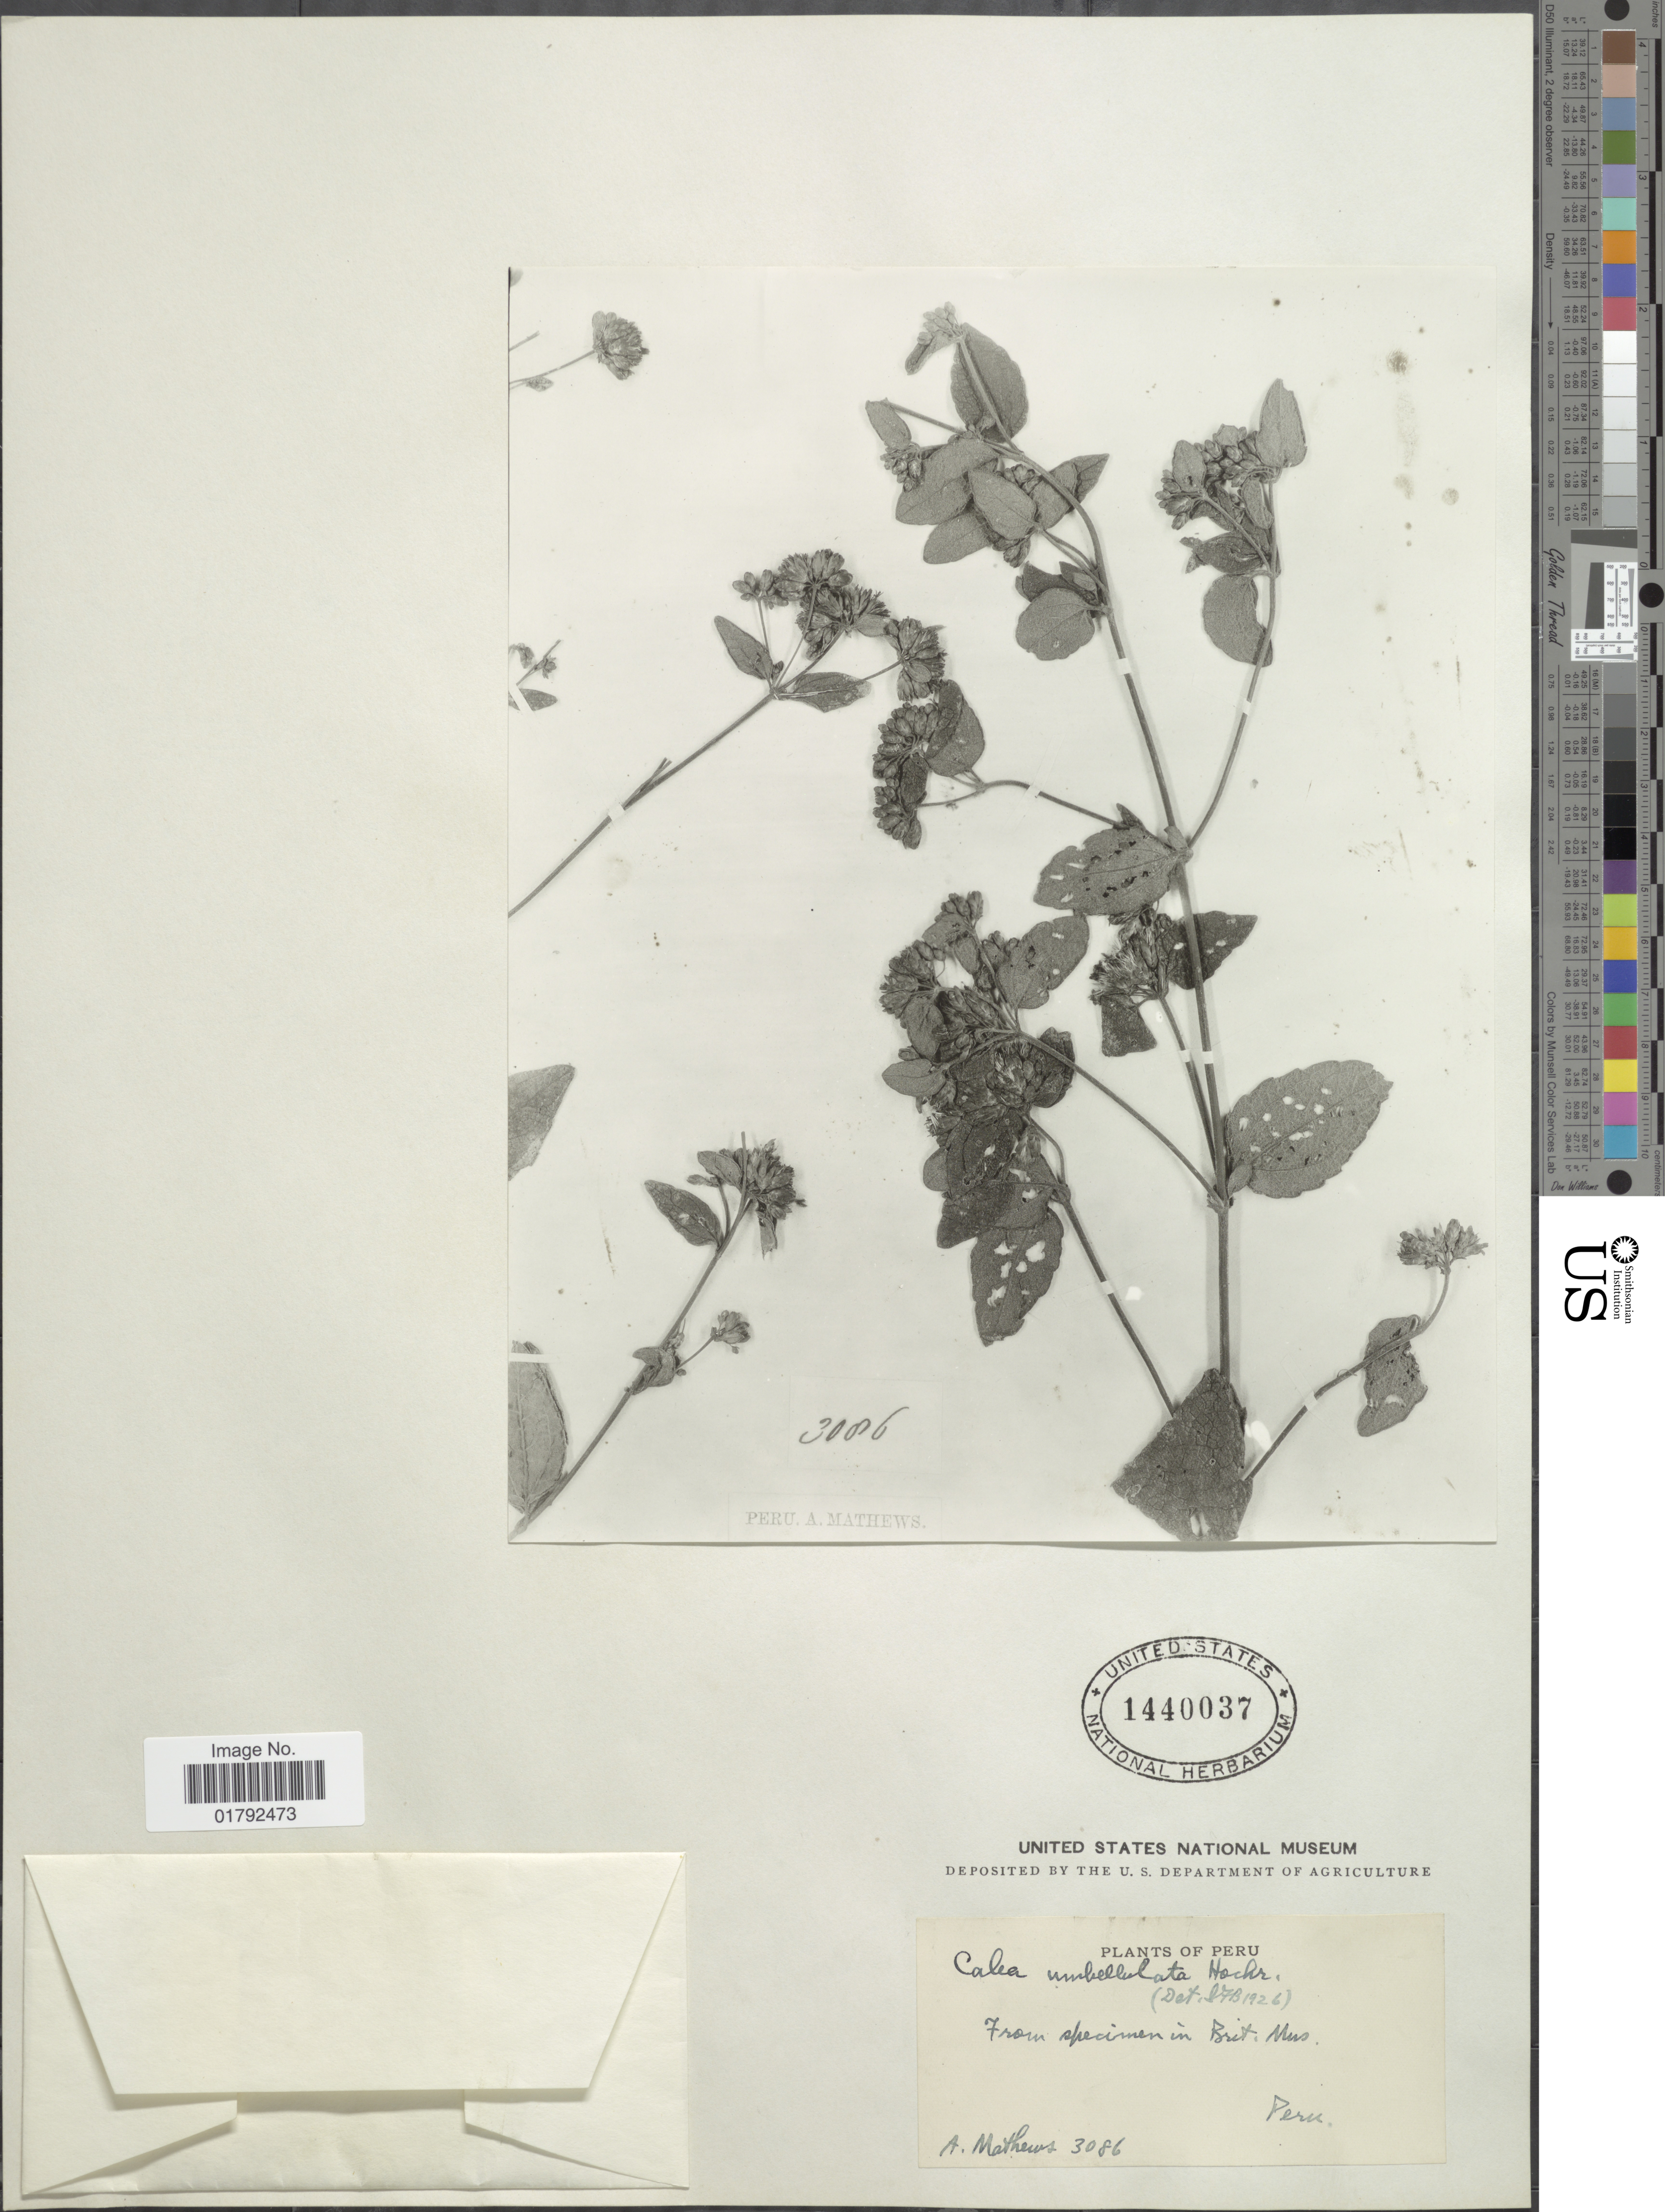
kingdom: Plantae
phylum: Tracheophyta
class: Magnoliopsida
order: Asterales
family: Asteraceae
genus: Calea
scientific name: Calea umbellulata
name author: Hochr.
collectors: A. Mathews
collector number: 3086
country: Peru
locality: From specimen in Brit. Mus. [unsure placement]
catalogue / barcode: US 1440037